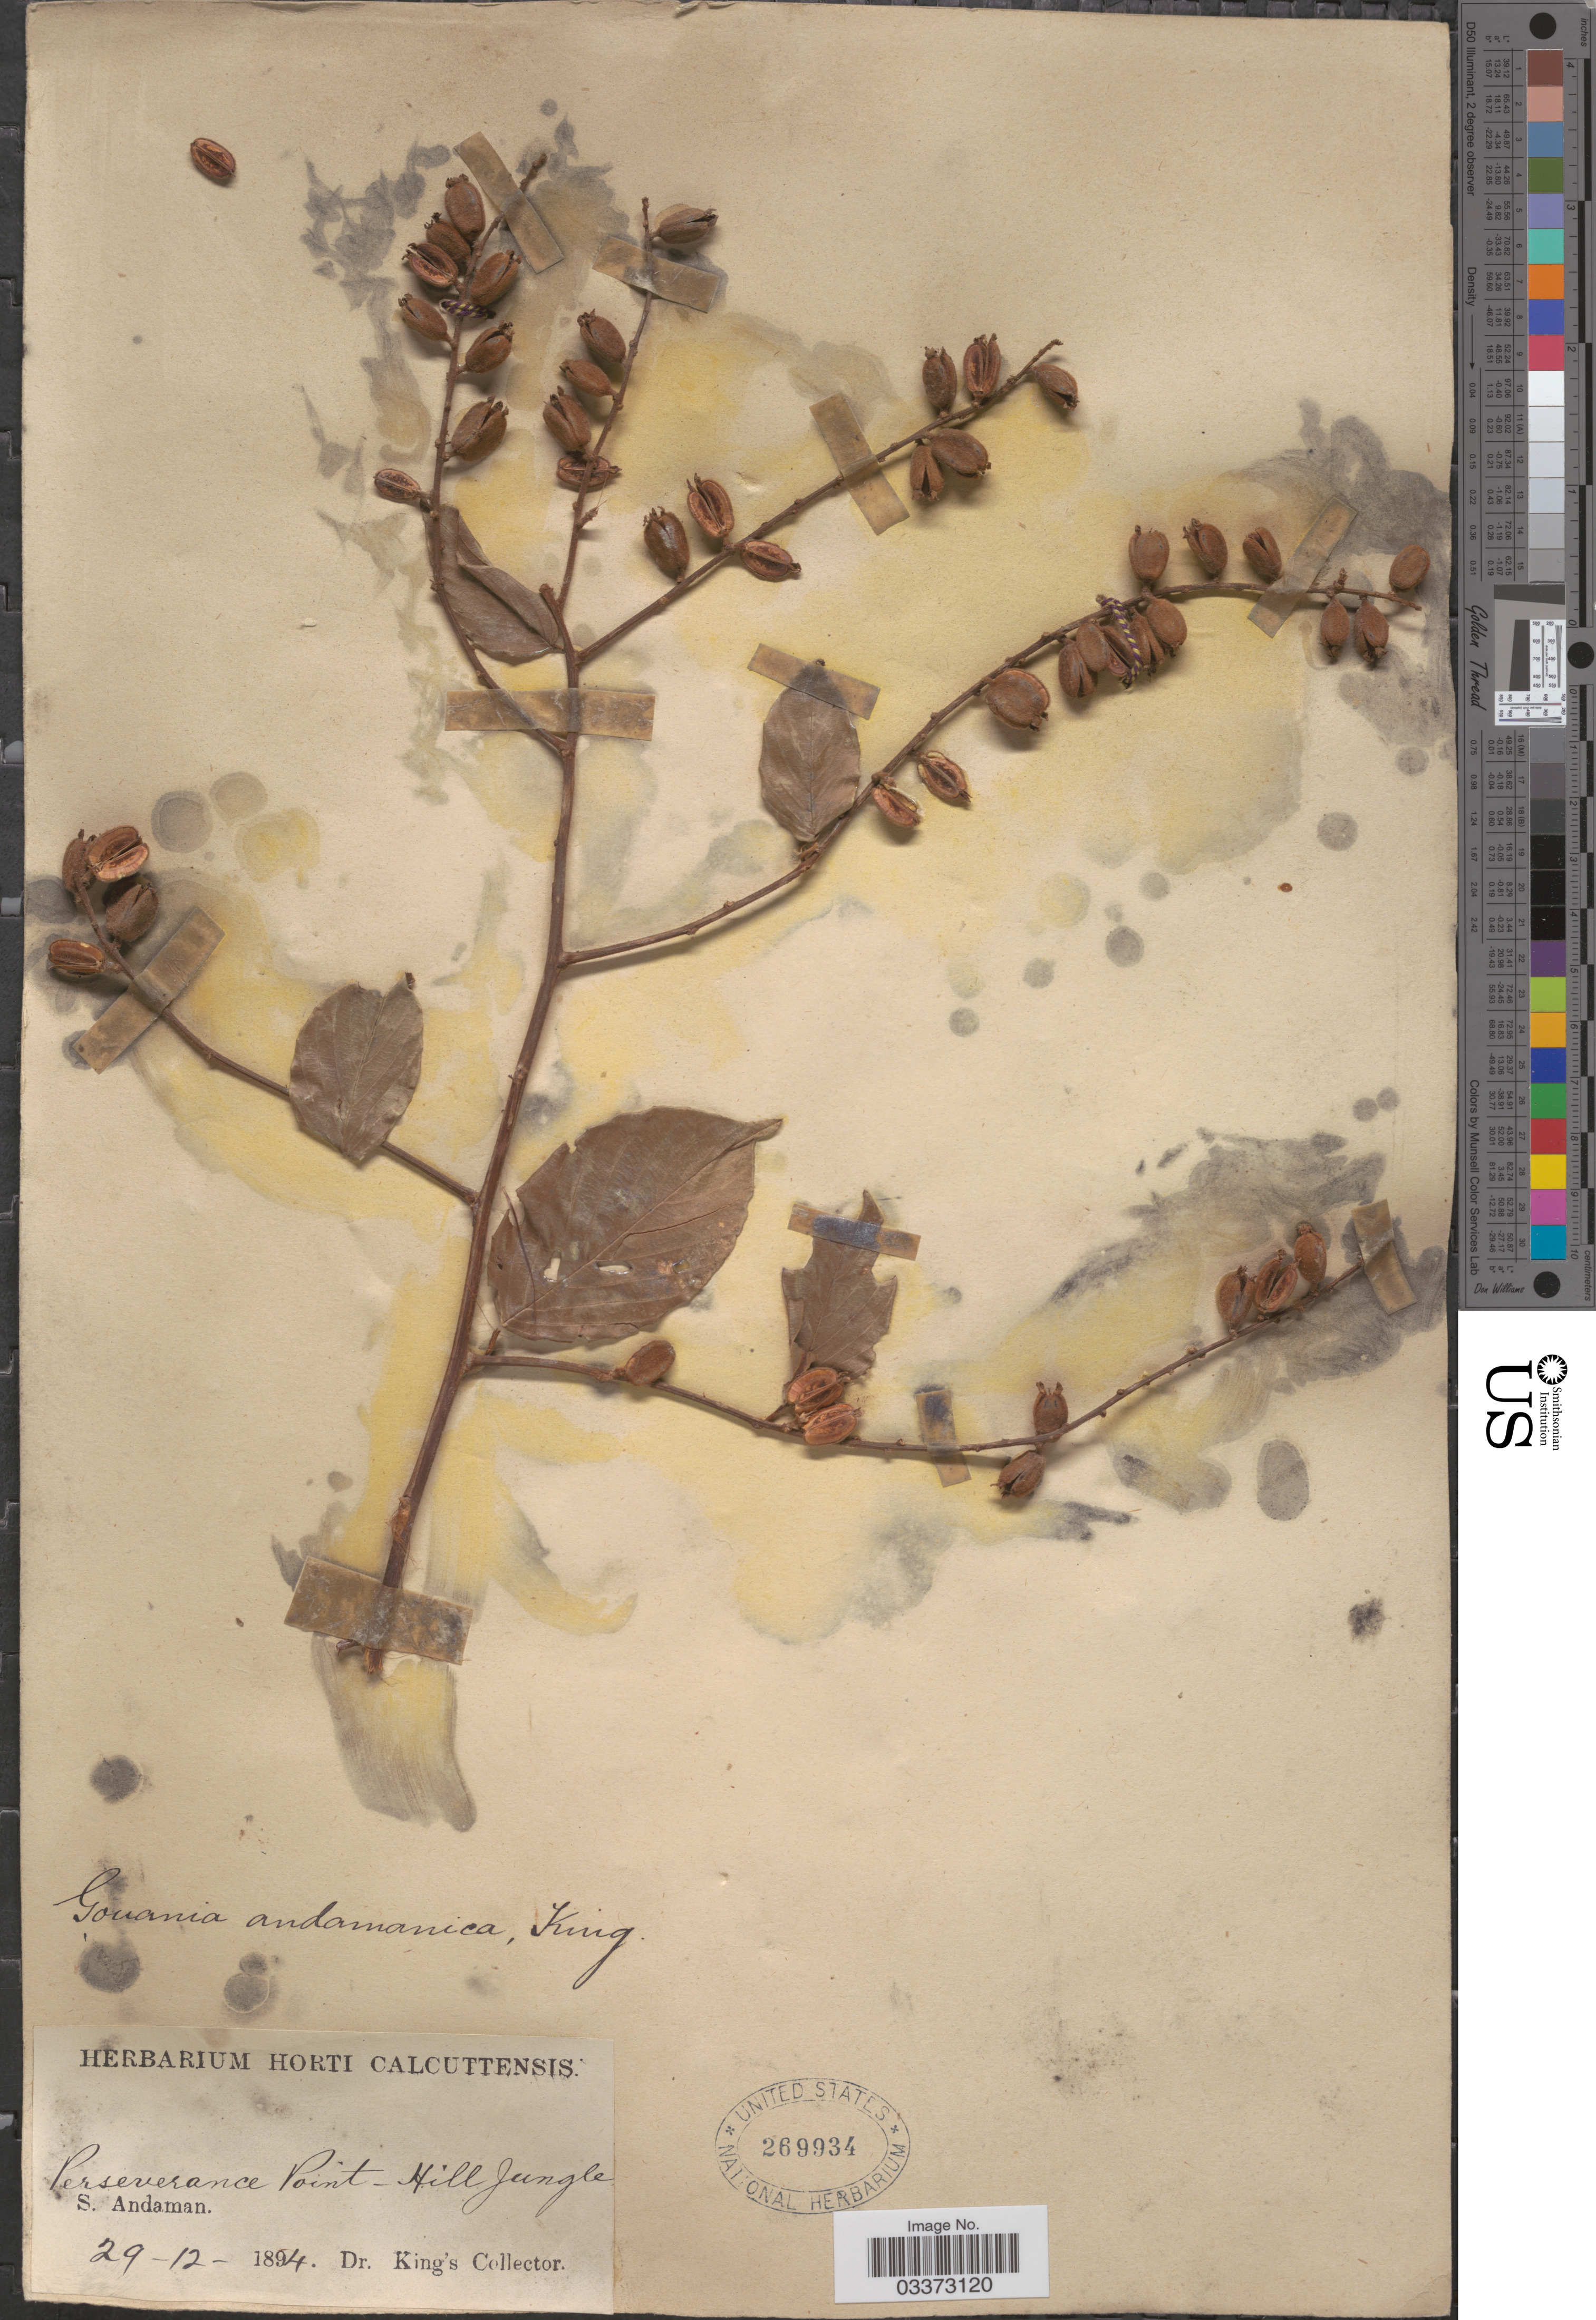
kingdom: Plantae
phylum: Tracheophyta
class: Magnoliopsida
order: Rosales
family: Rhamnaceae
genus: Gouania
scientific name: Gouania andamanica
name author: King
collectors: Dr. King's collector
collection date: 1894-12-29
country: India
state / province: Andaman and Nicobar Islands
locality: Preseverance Point - Hill Jungle. S. Andaman.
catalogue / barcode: US 269934